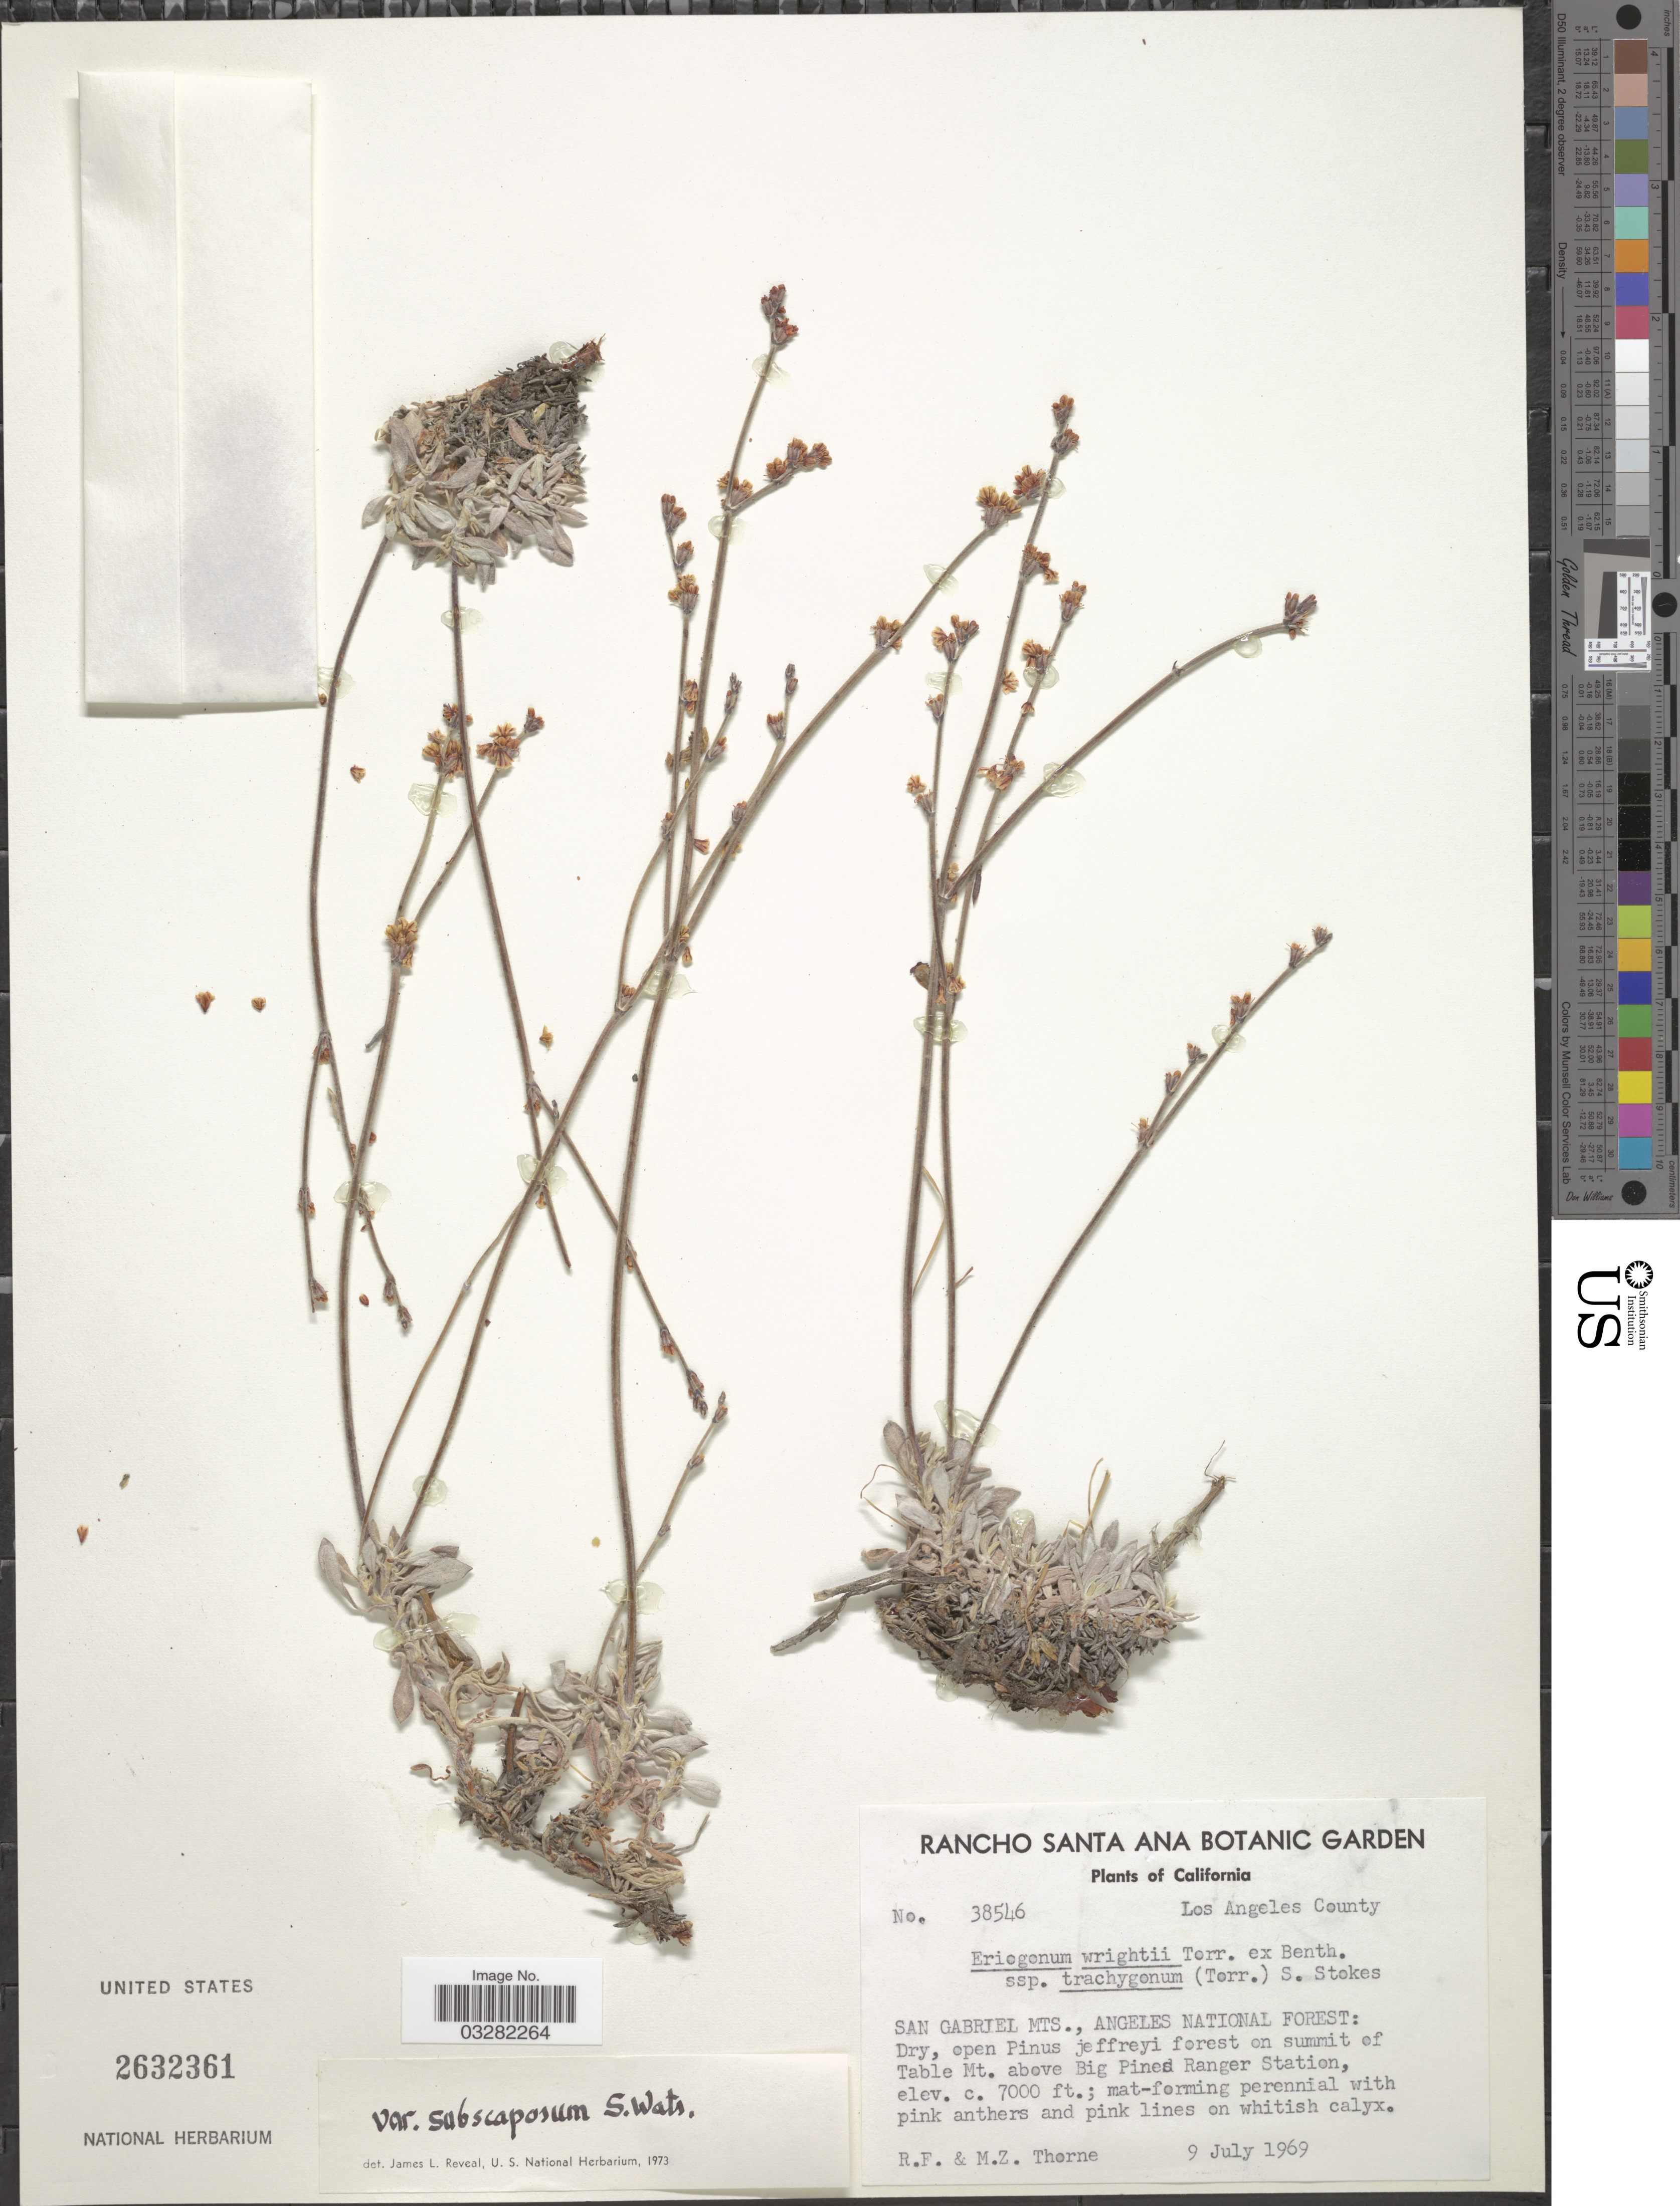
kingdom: Plantae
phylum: Tracheophyta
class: Magnoliopsida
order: Caryophyllales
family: Polygonaceae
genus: Eriogonum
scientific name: Eriogonum wrightii var. subscaposum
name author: S. Watson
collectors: R. Thorne & M. Thorne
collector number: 38546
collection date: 1969-07-09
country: United States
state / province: California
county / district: Los Angeles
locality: Los Angeles County. San Gabriel Mts., Angeles National Forest: Dry, open Pinus jeffreyi forest on summit of Table Mt. above Big Pines Ranger Station.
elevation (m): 2134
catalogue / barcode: US 2632361